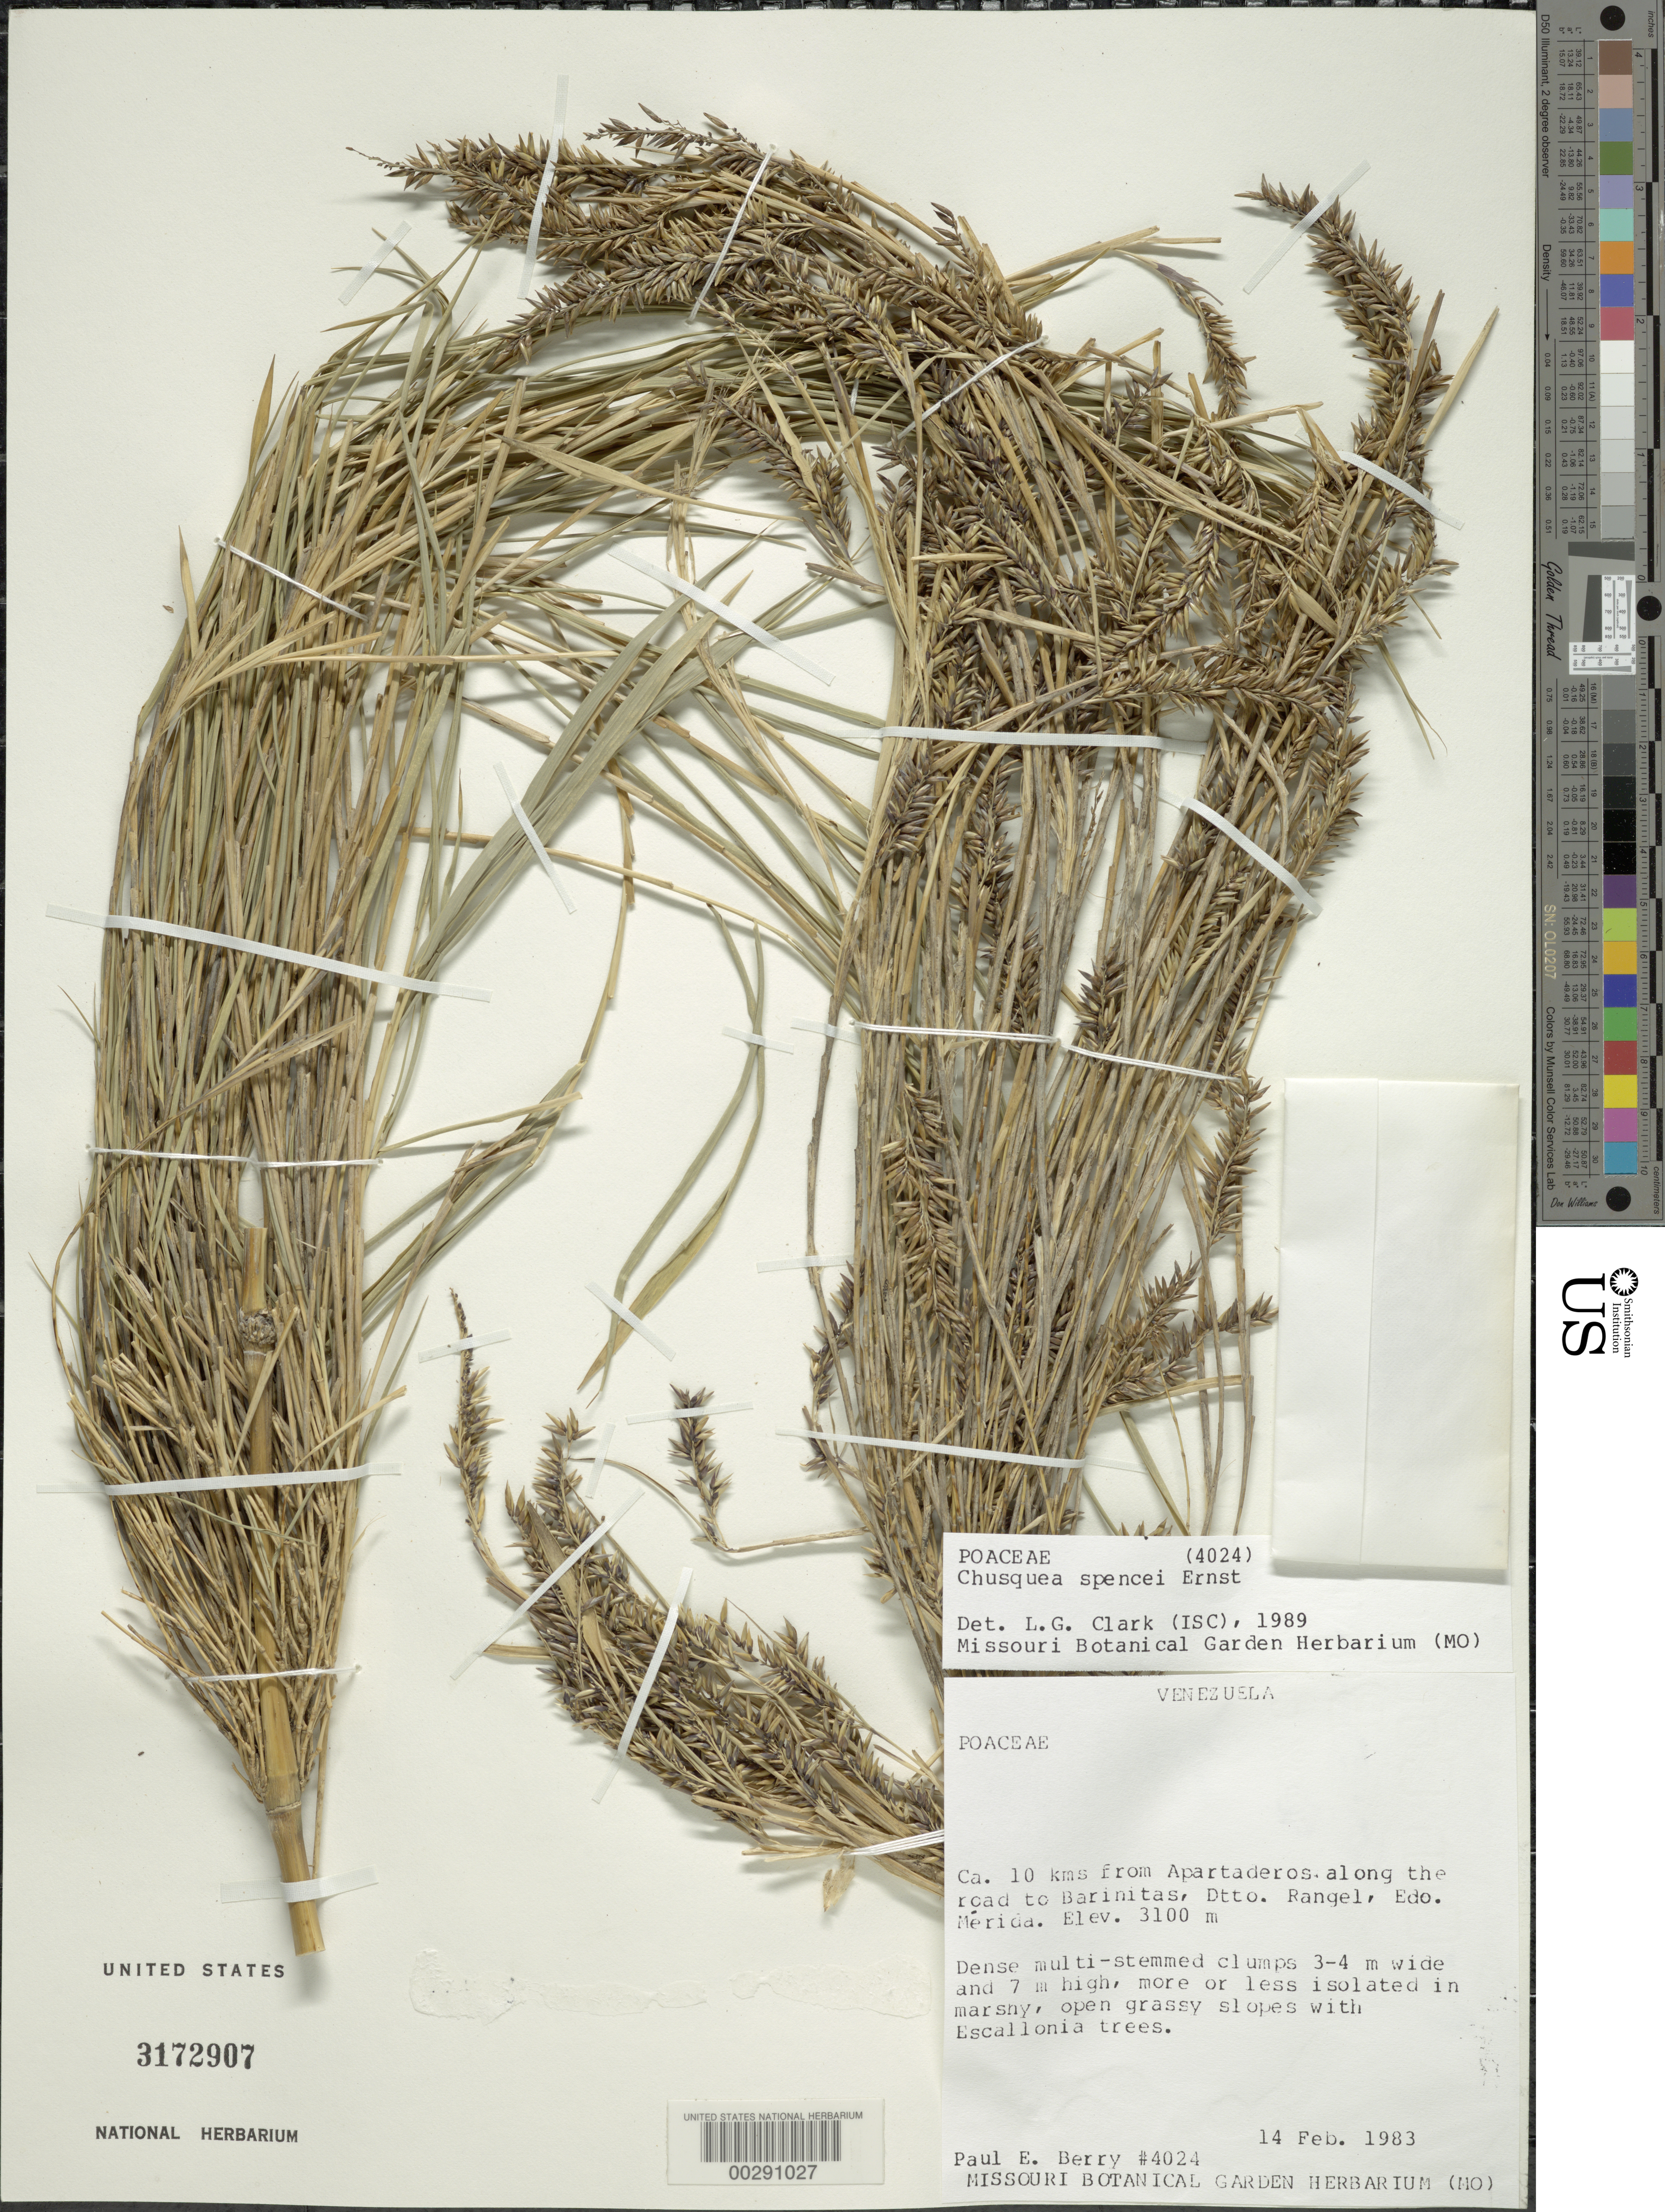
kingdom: Plantae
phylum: Tracheophyta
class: Liliopsida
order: Poales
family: Poaceae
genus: Chusquea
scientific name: Chusquea sp.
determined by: Judziewicz, E. J.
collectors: P. E. Berry, L. Raechal, D. Berry & C. Quijada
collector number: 4731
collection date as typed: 01 Jul 1989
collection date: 1989-07-01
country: Venezuela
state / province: Aragua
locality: Road to costa de maya, from troncal colonia tovar-la victoria, ca 1 km n of divide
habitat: Cloud forest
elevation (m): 2100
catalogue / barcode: US 3172907